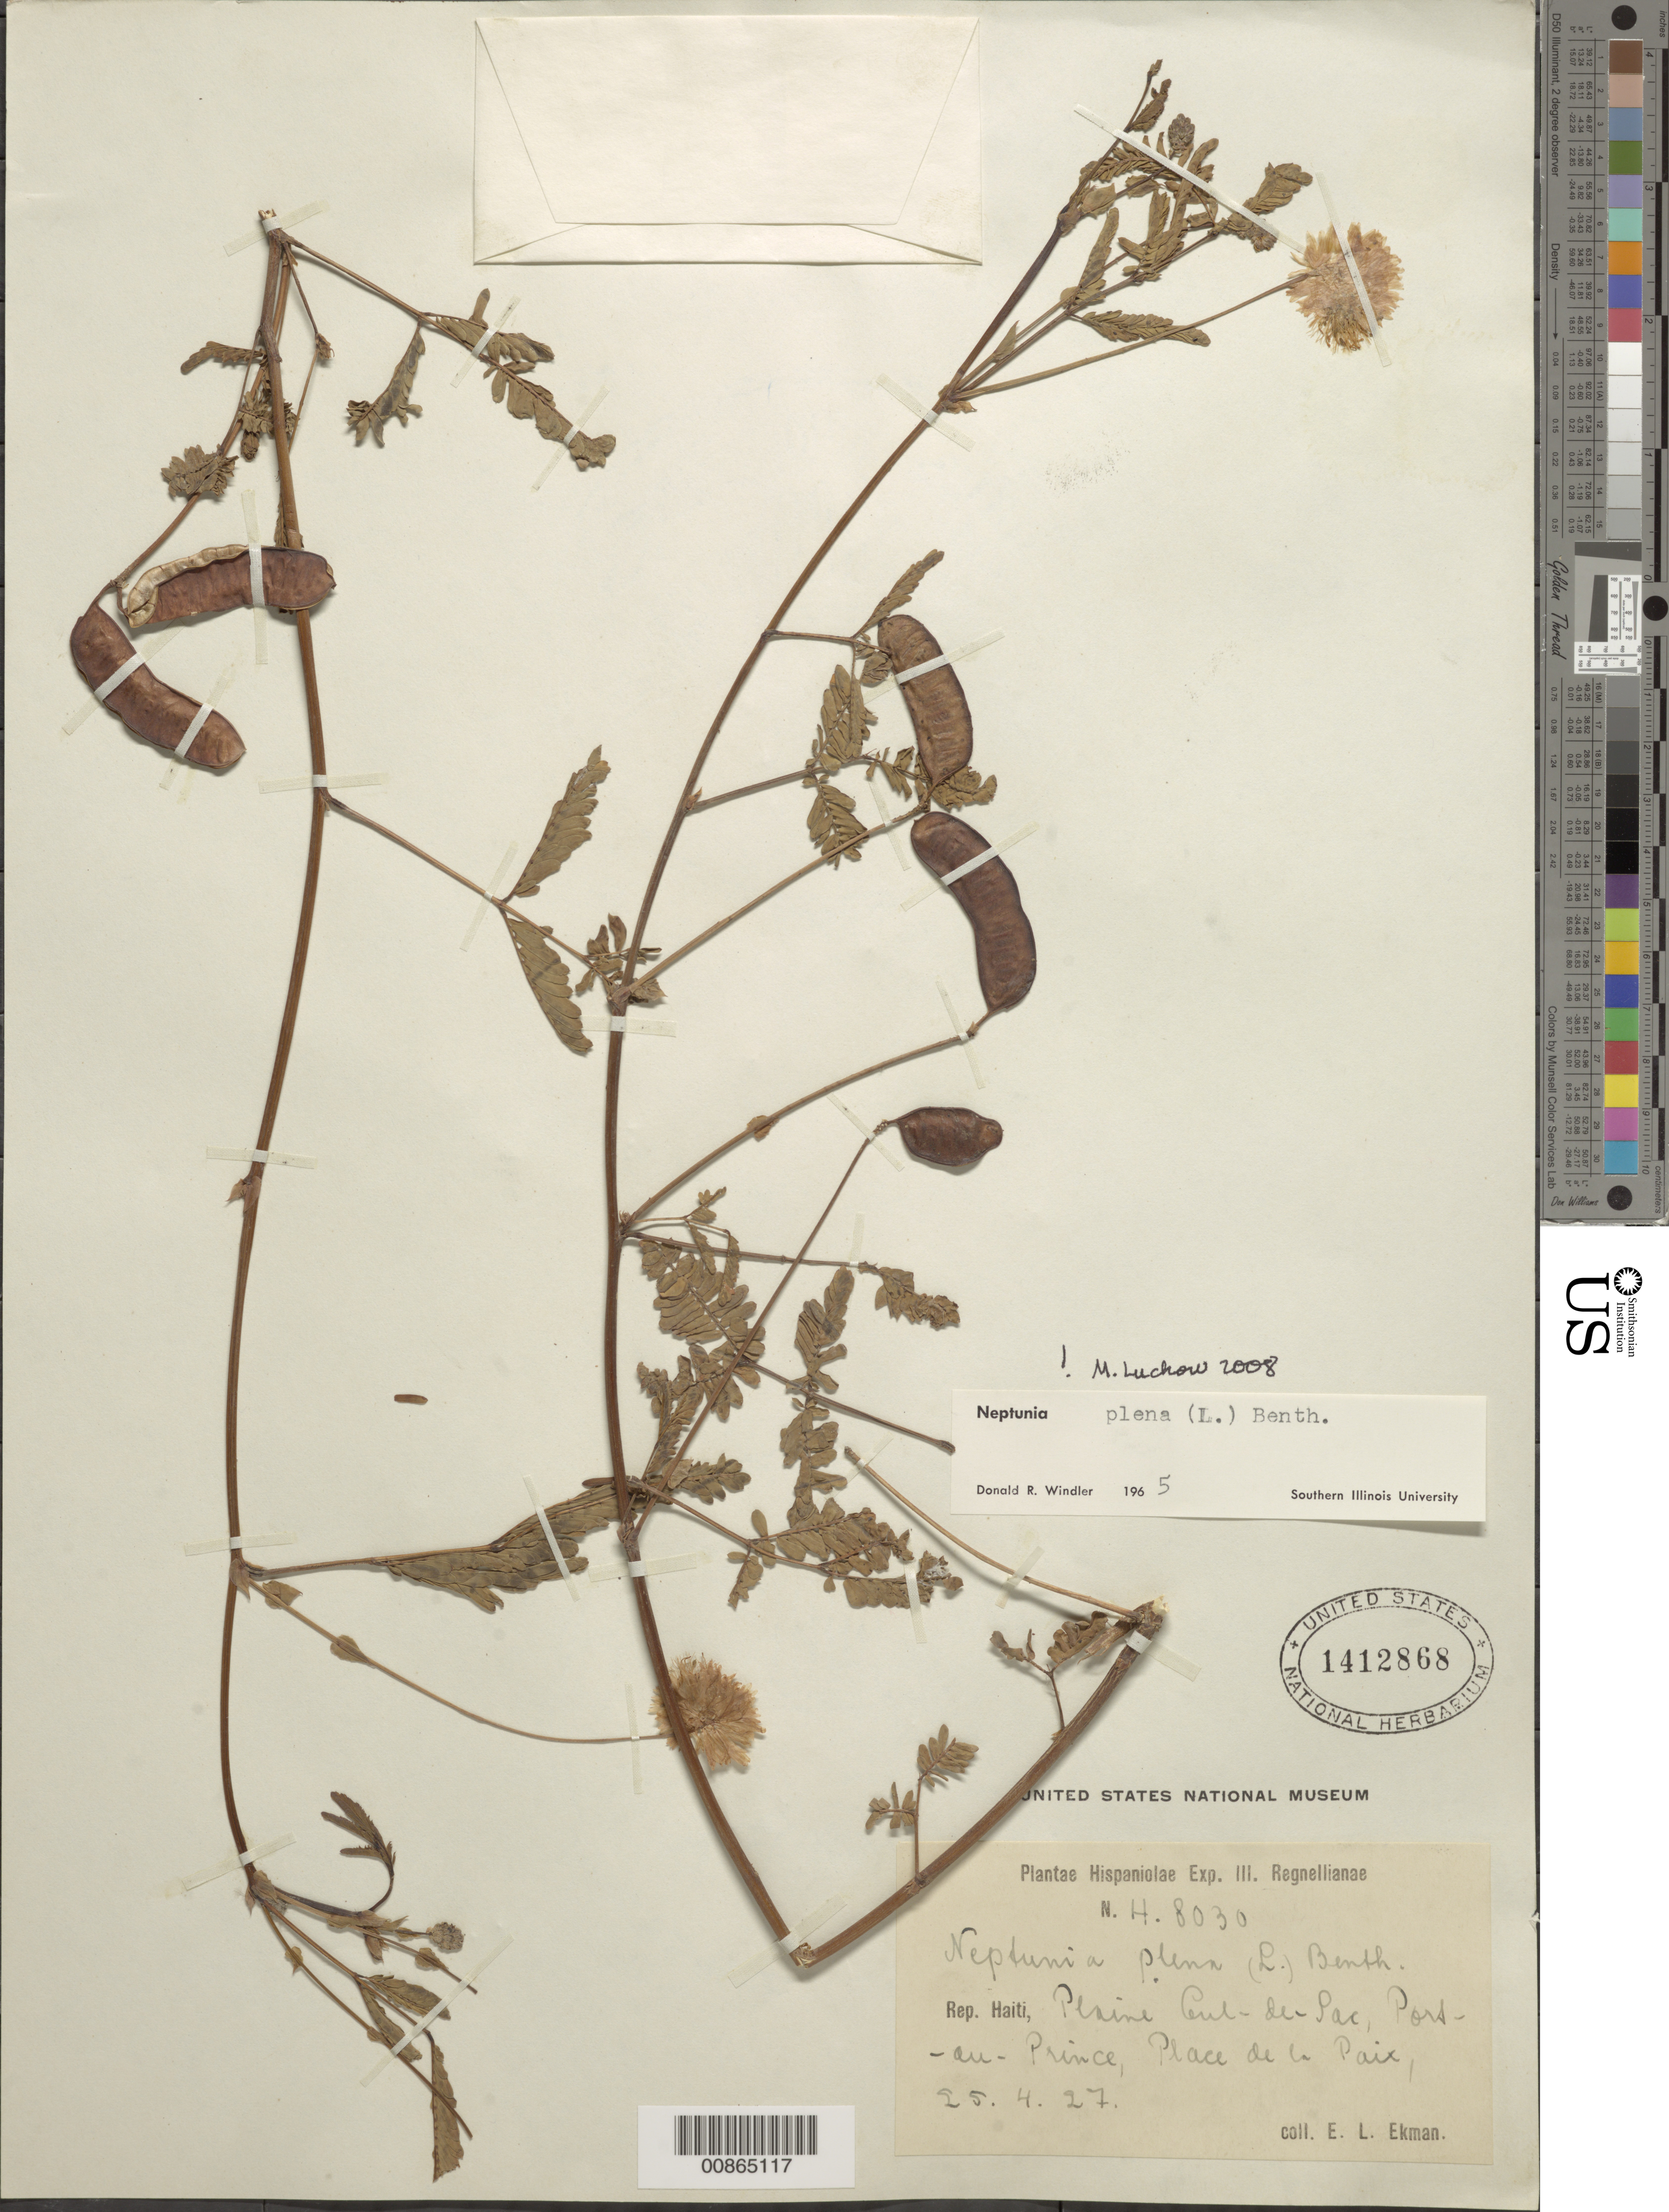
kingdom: Plantae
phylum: Tracheophyta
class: Magnoliopsida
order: Fabales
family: Fabaceae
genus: Neptunia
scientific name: Neptunia plena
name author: (L.) Benth.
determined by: Windler, D. R.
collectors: E. L. Ekman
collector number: H 8030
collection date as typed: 25 Apr 1927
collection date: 1927-04-25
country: Haiti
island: Hispaniola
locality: Plaine Cul-de-Sac, Port-au-Prince, Place de la Paix.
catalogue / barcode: US 1412868